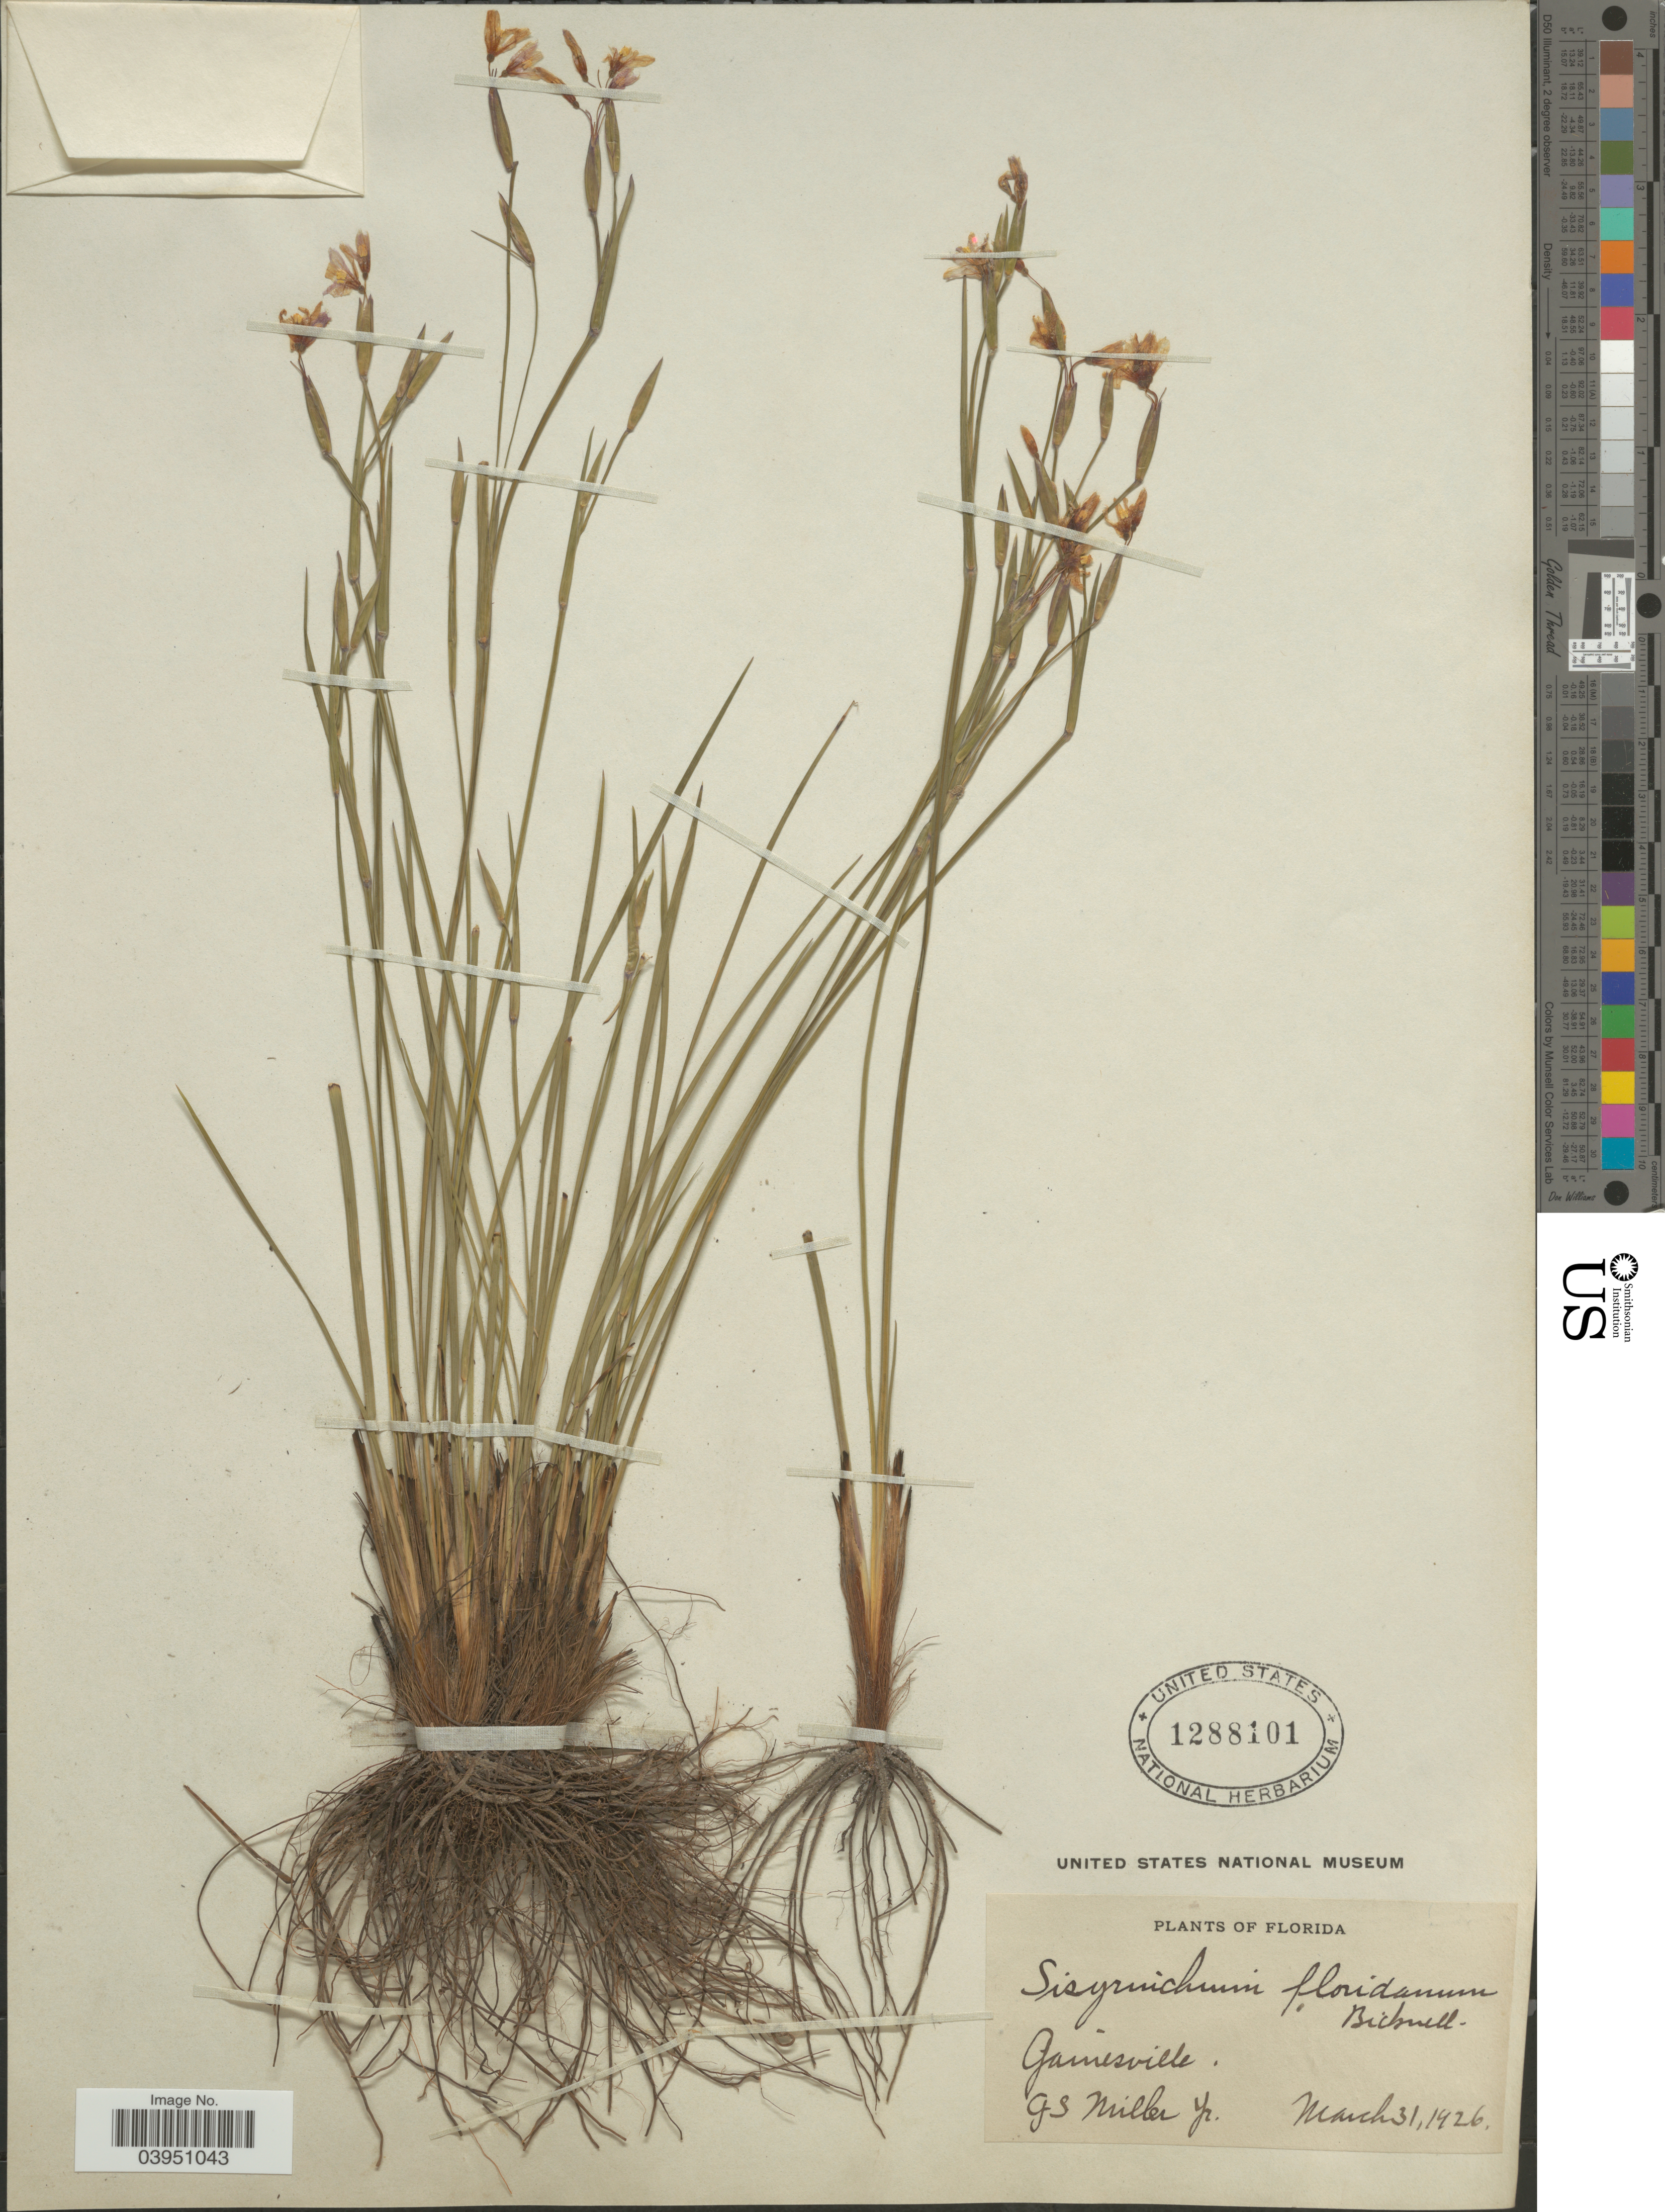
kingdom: Plantae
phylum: Tracheophyta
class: Liliopsida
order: Asparagales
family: Iridaceae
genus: Sisyrinchium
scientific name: Sisyrinchium floridanum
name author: E.P. Bicknell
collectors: G. S. Miller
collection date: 1926-03-31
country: United States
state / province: Florida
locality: Gainesville.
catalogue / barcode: US 1288101